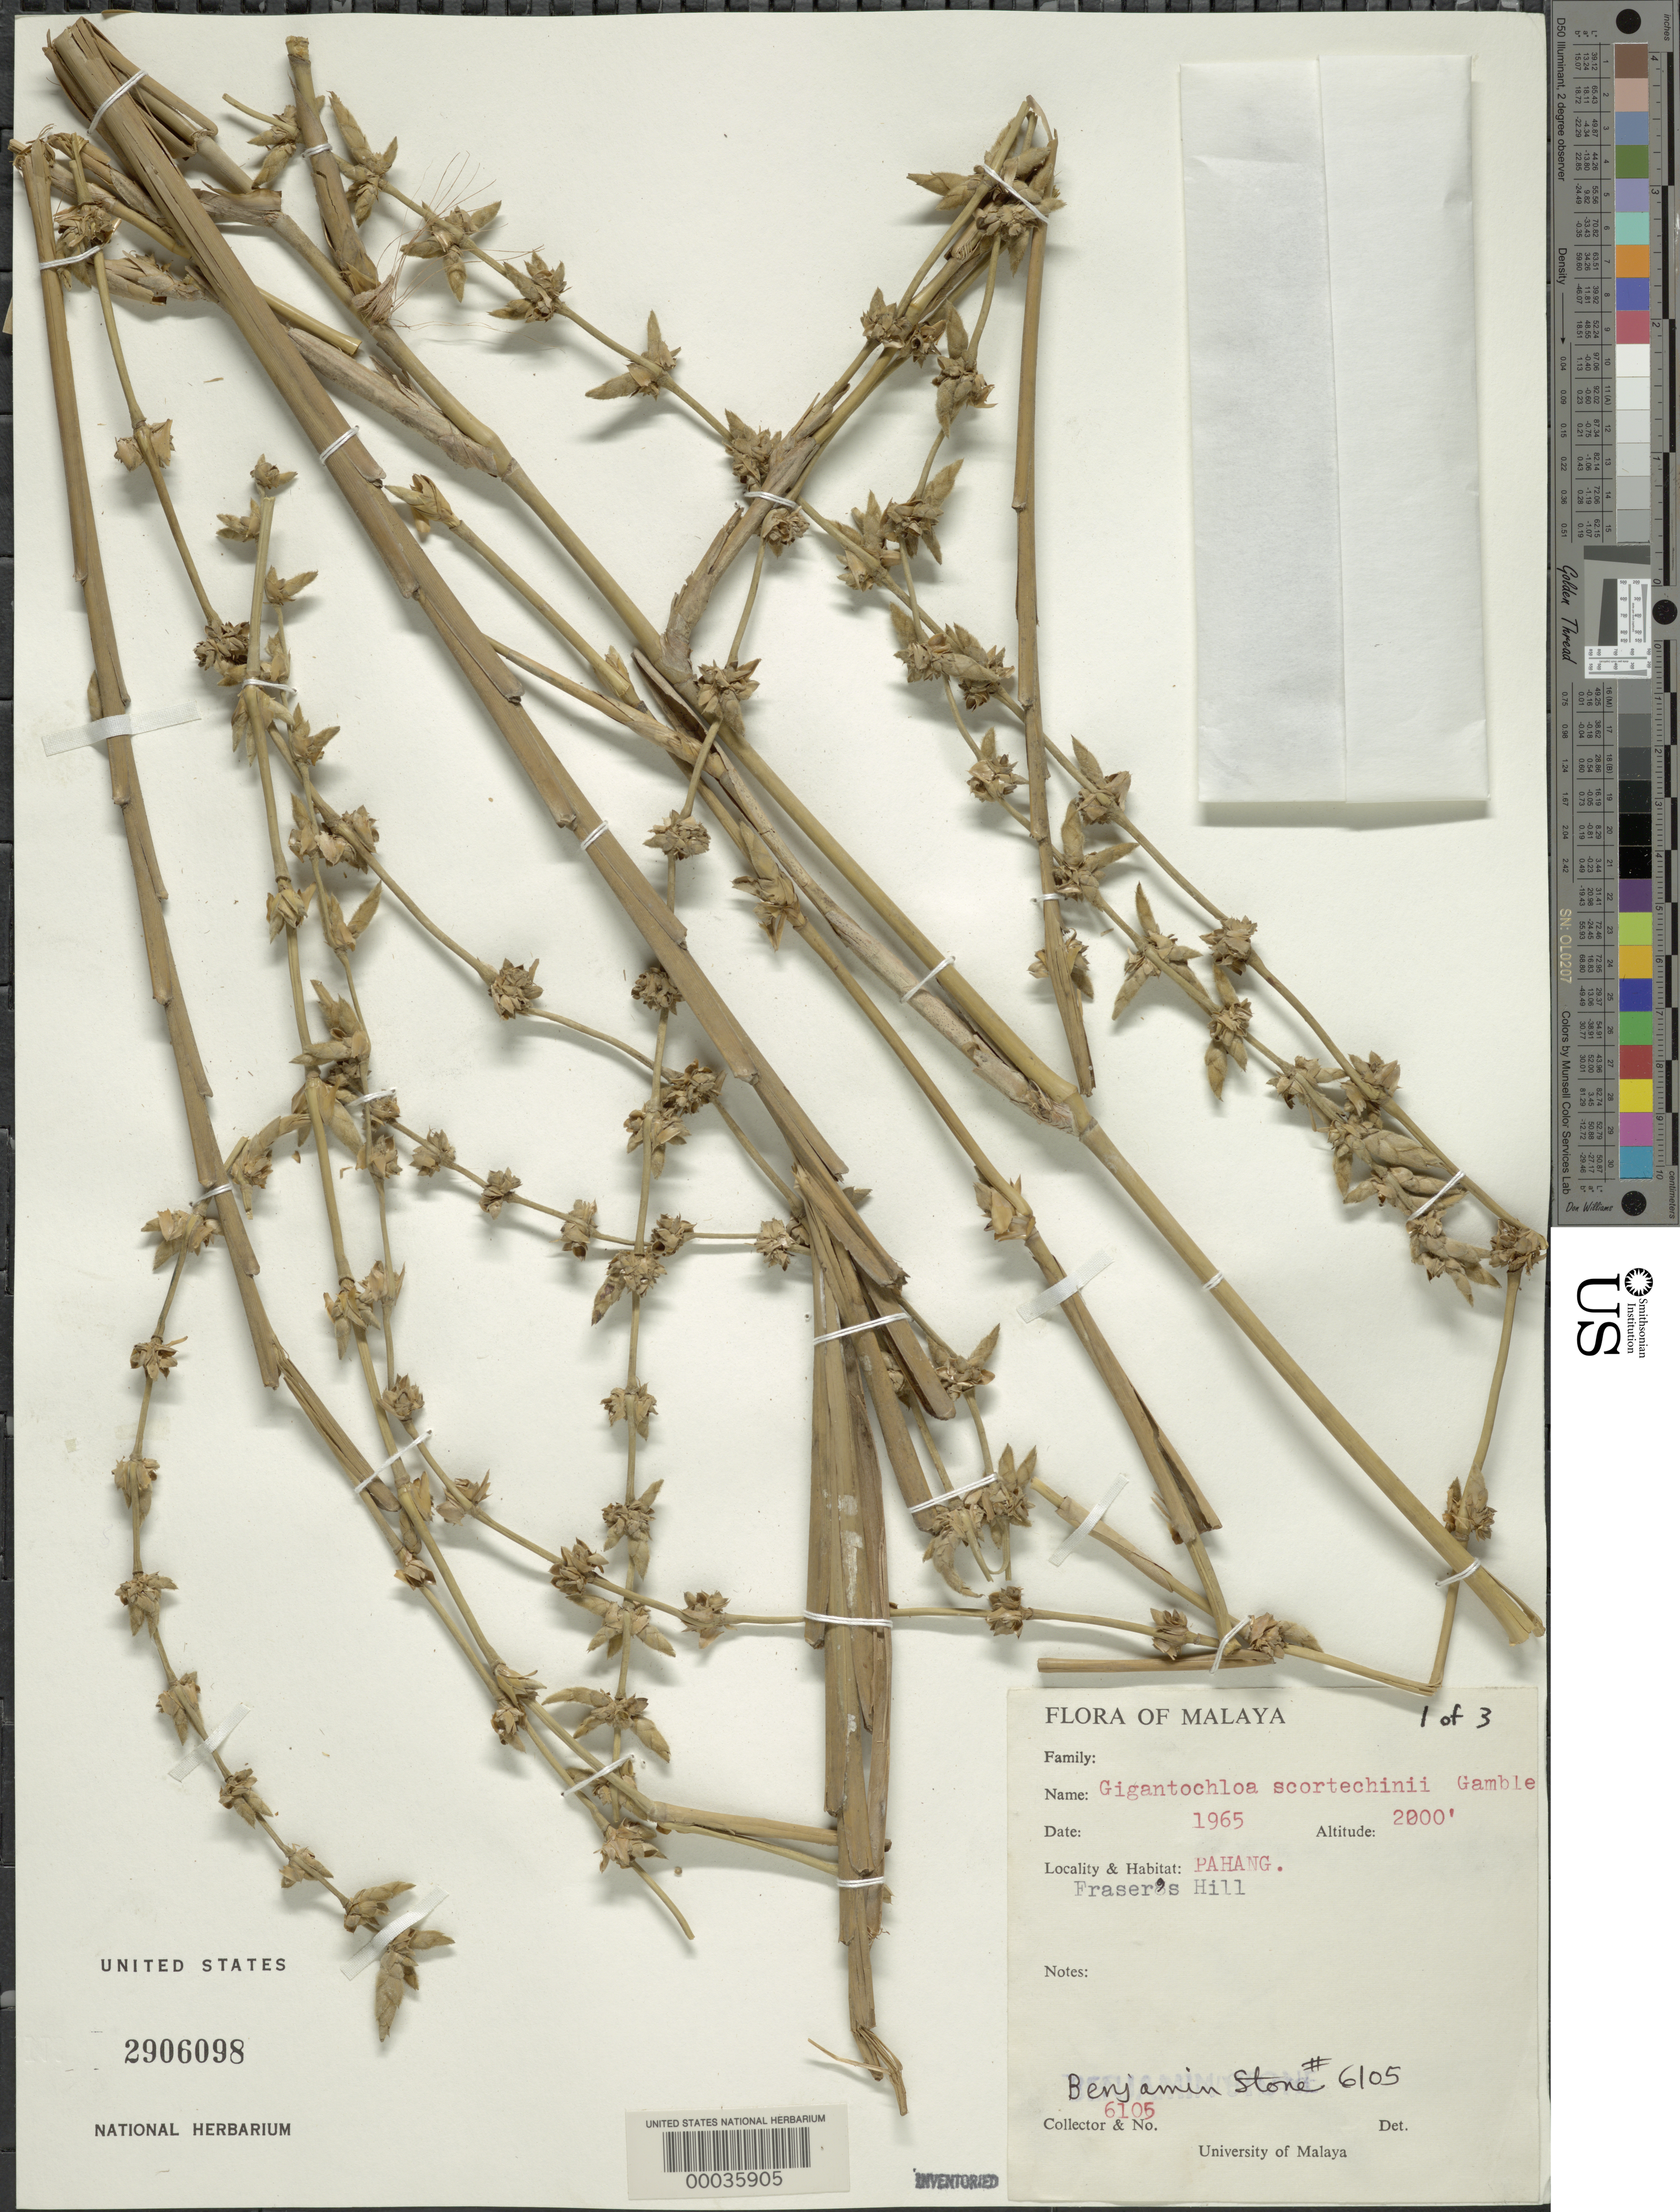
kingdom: Plantae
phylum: Tracheophyta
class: Liliopsida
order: Poales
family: Poaceae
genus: Dendrocalamus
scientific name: Dendrocalamus scortechinii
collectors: B. C. Stone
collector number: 6105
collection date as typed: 1965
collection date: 1965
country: Malaysia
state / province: Pahang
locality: Pahang, fraser's hill [Malay Peninsula]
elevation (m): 610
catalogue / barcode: US 2906098